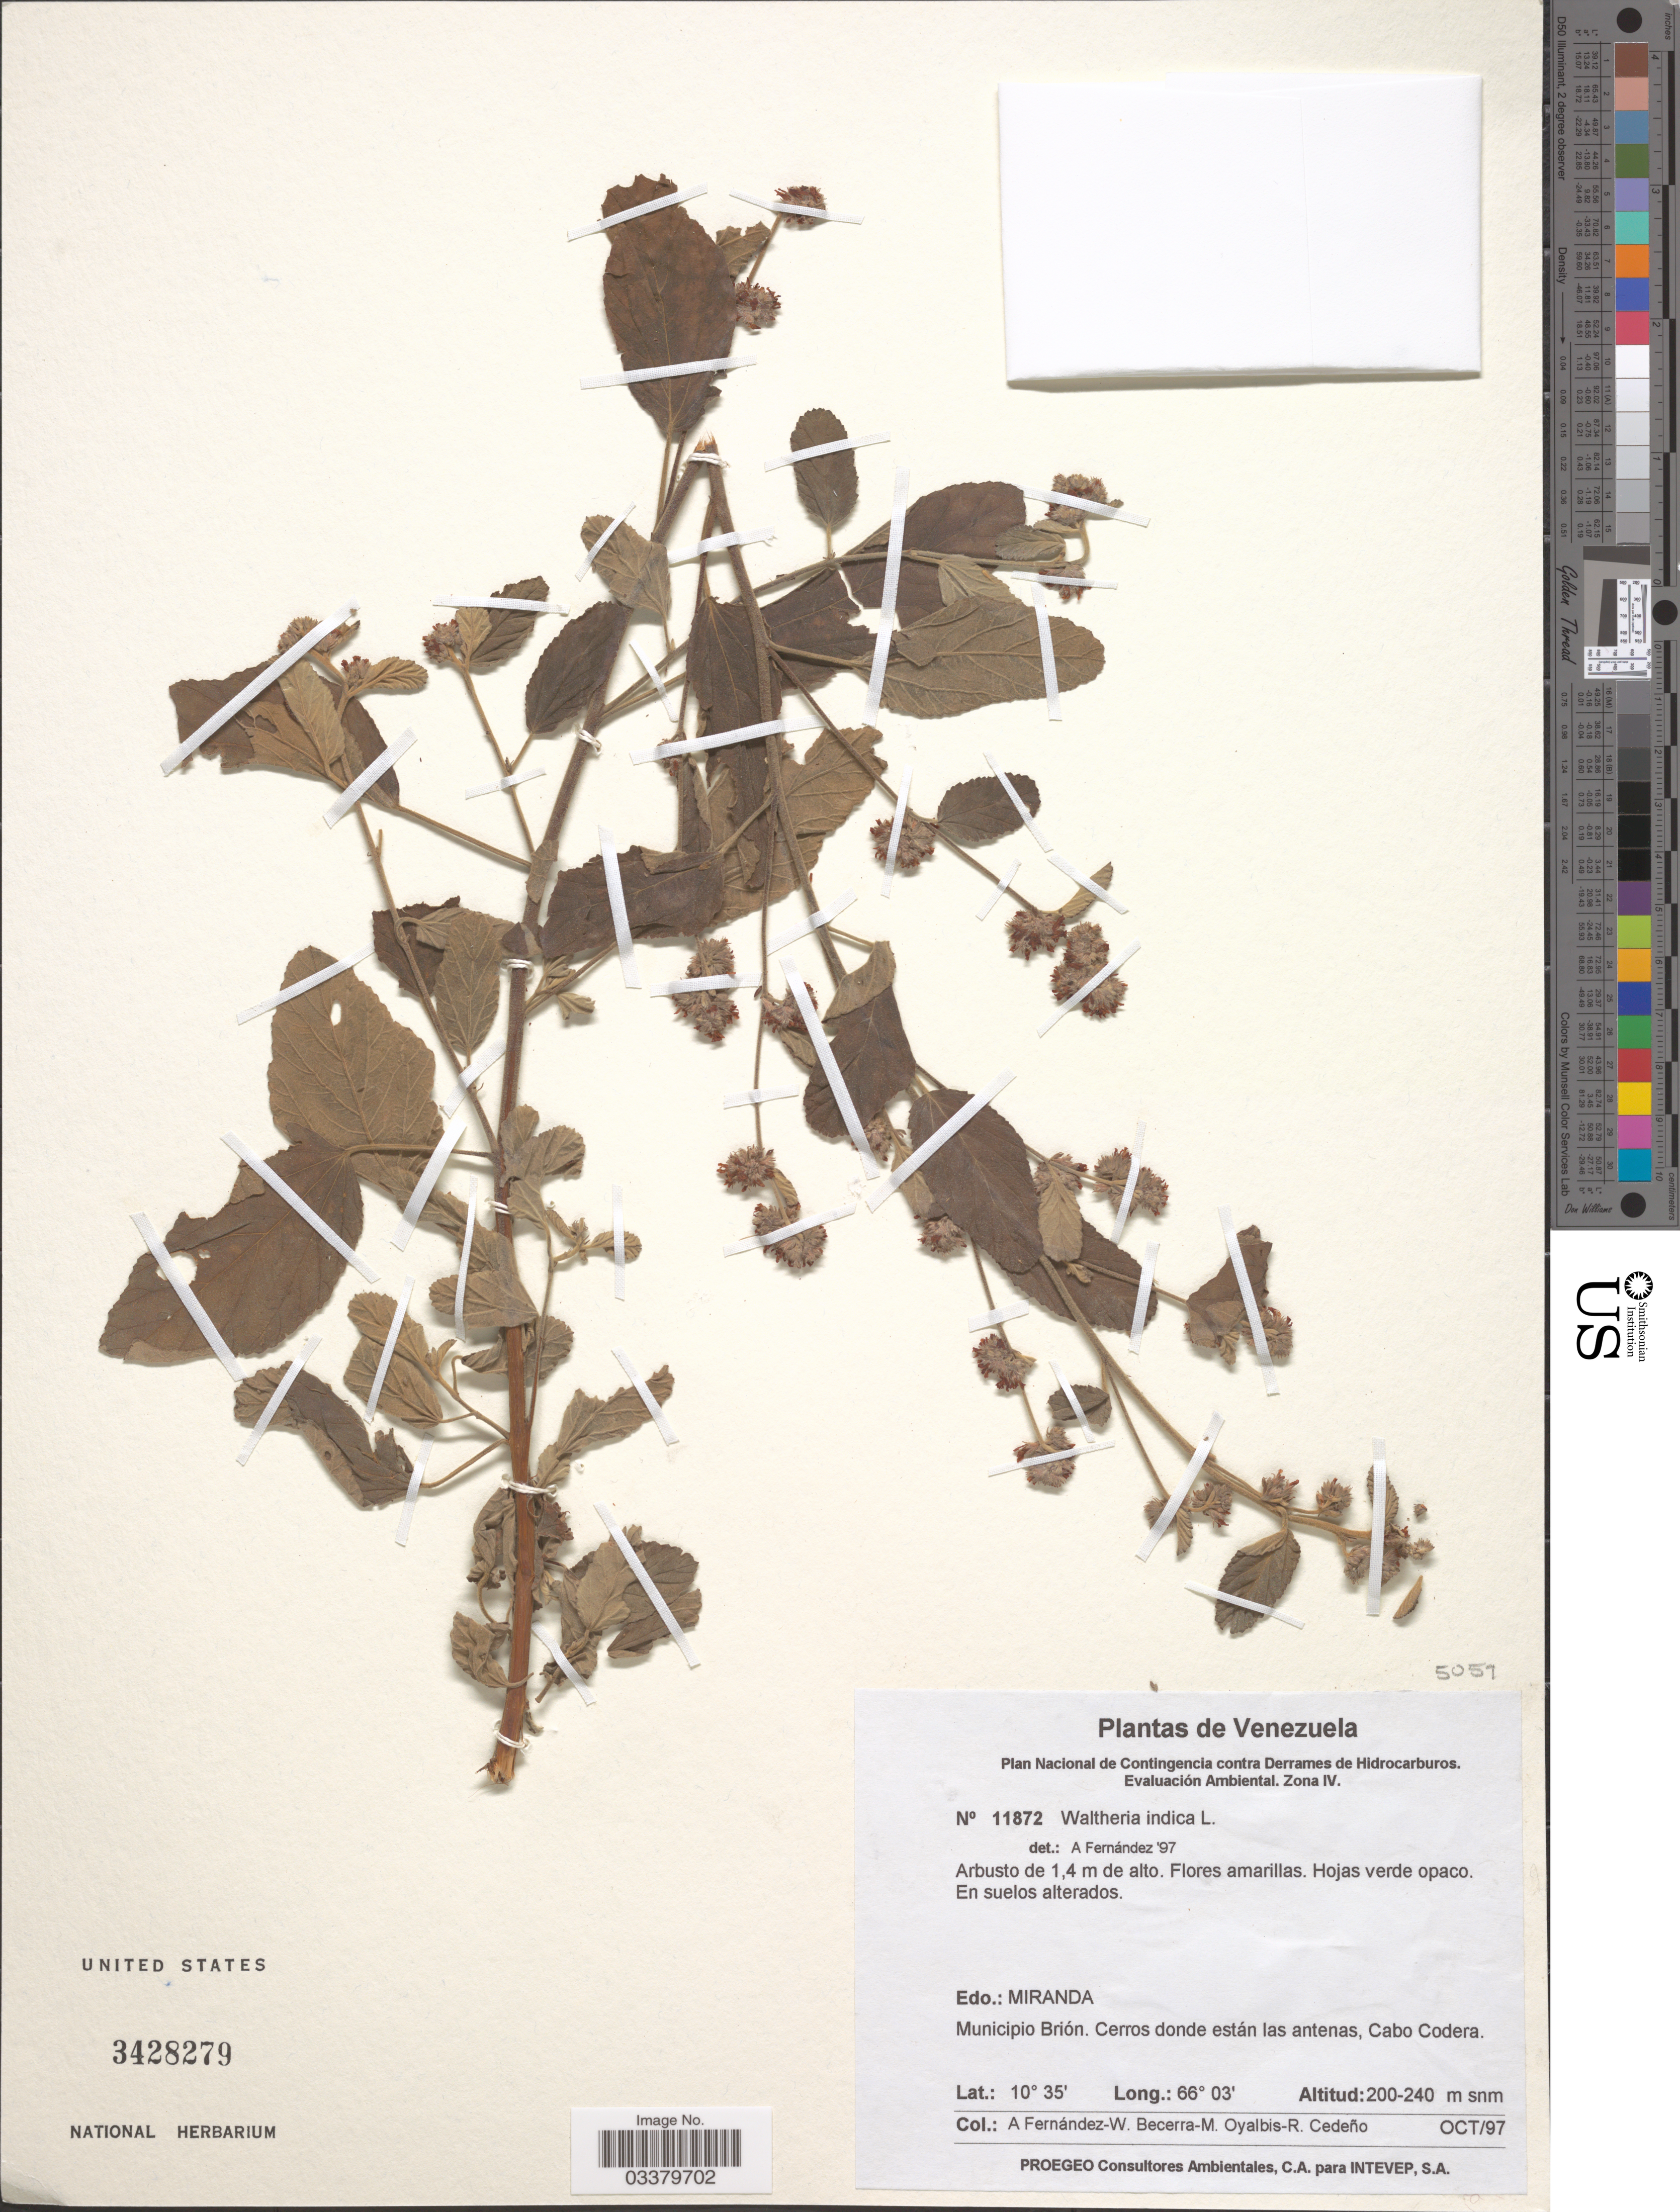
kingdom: Plantae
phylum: Tracheophyta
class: Magnoliopsida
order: Malvales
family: Malvaceae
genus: Waltheria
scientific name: Waltheria indica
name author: L.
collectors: A. Fernández, W. Becerra, M. Oyalbis & R. Cedeño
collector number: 11872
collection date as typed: Transcribed d/m/y: /10/97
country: Venezuela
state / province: Miranda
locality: Municipio Brión. Cerros donde están las antenas, Cabo Codera.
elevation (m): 200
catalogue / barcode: US 3428279